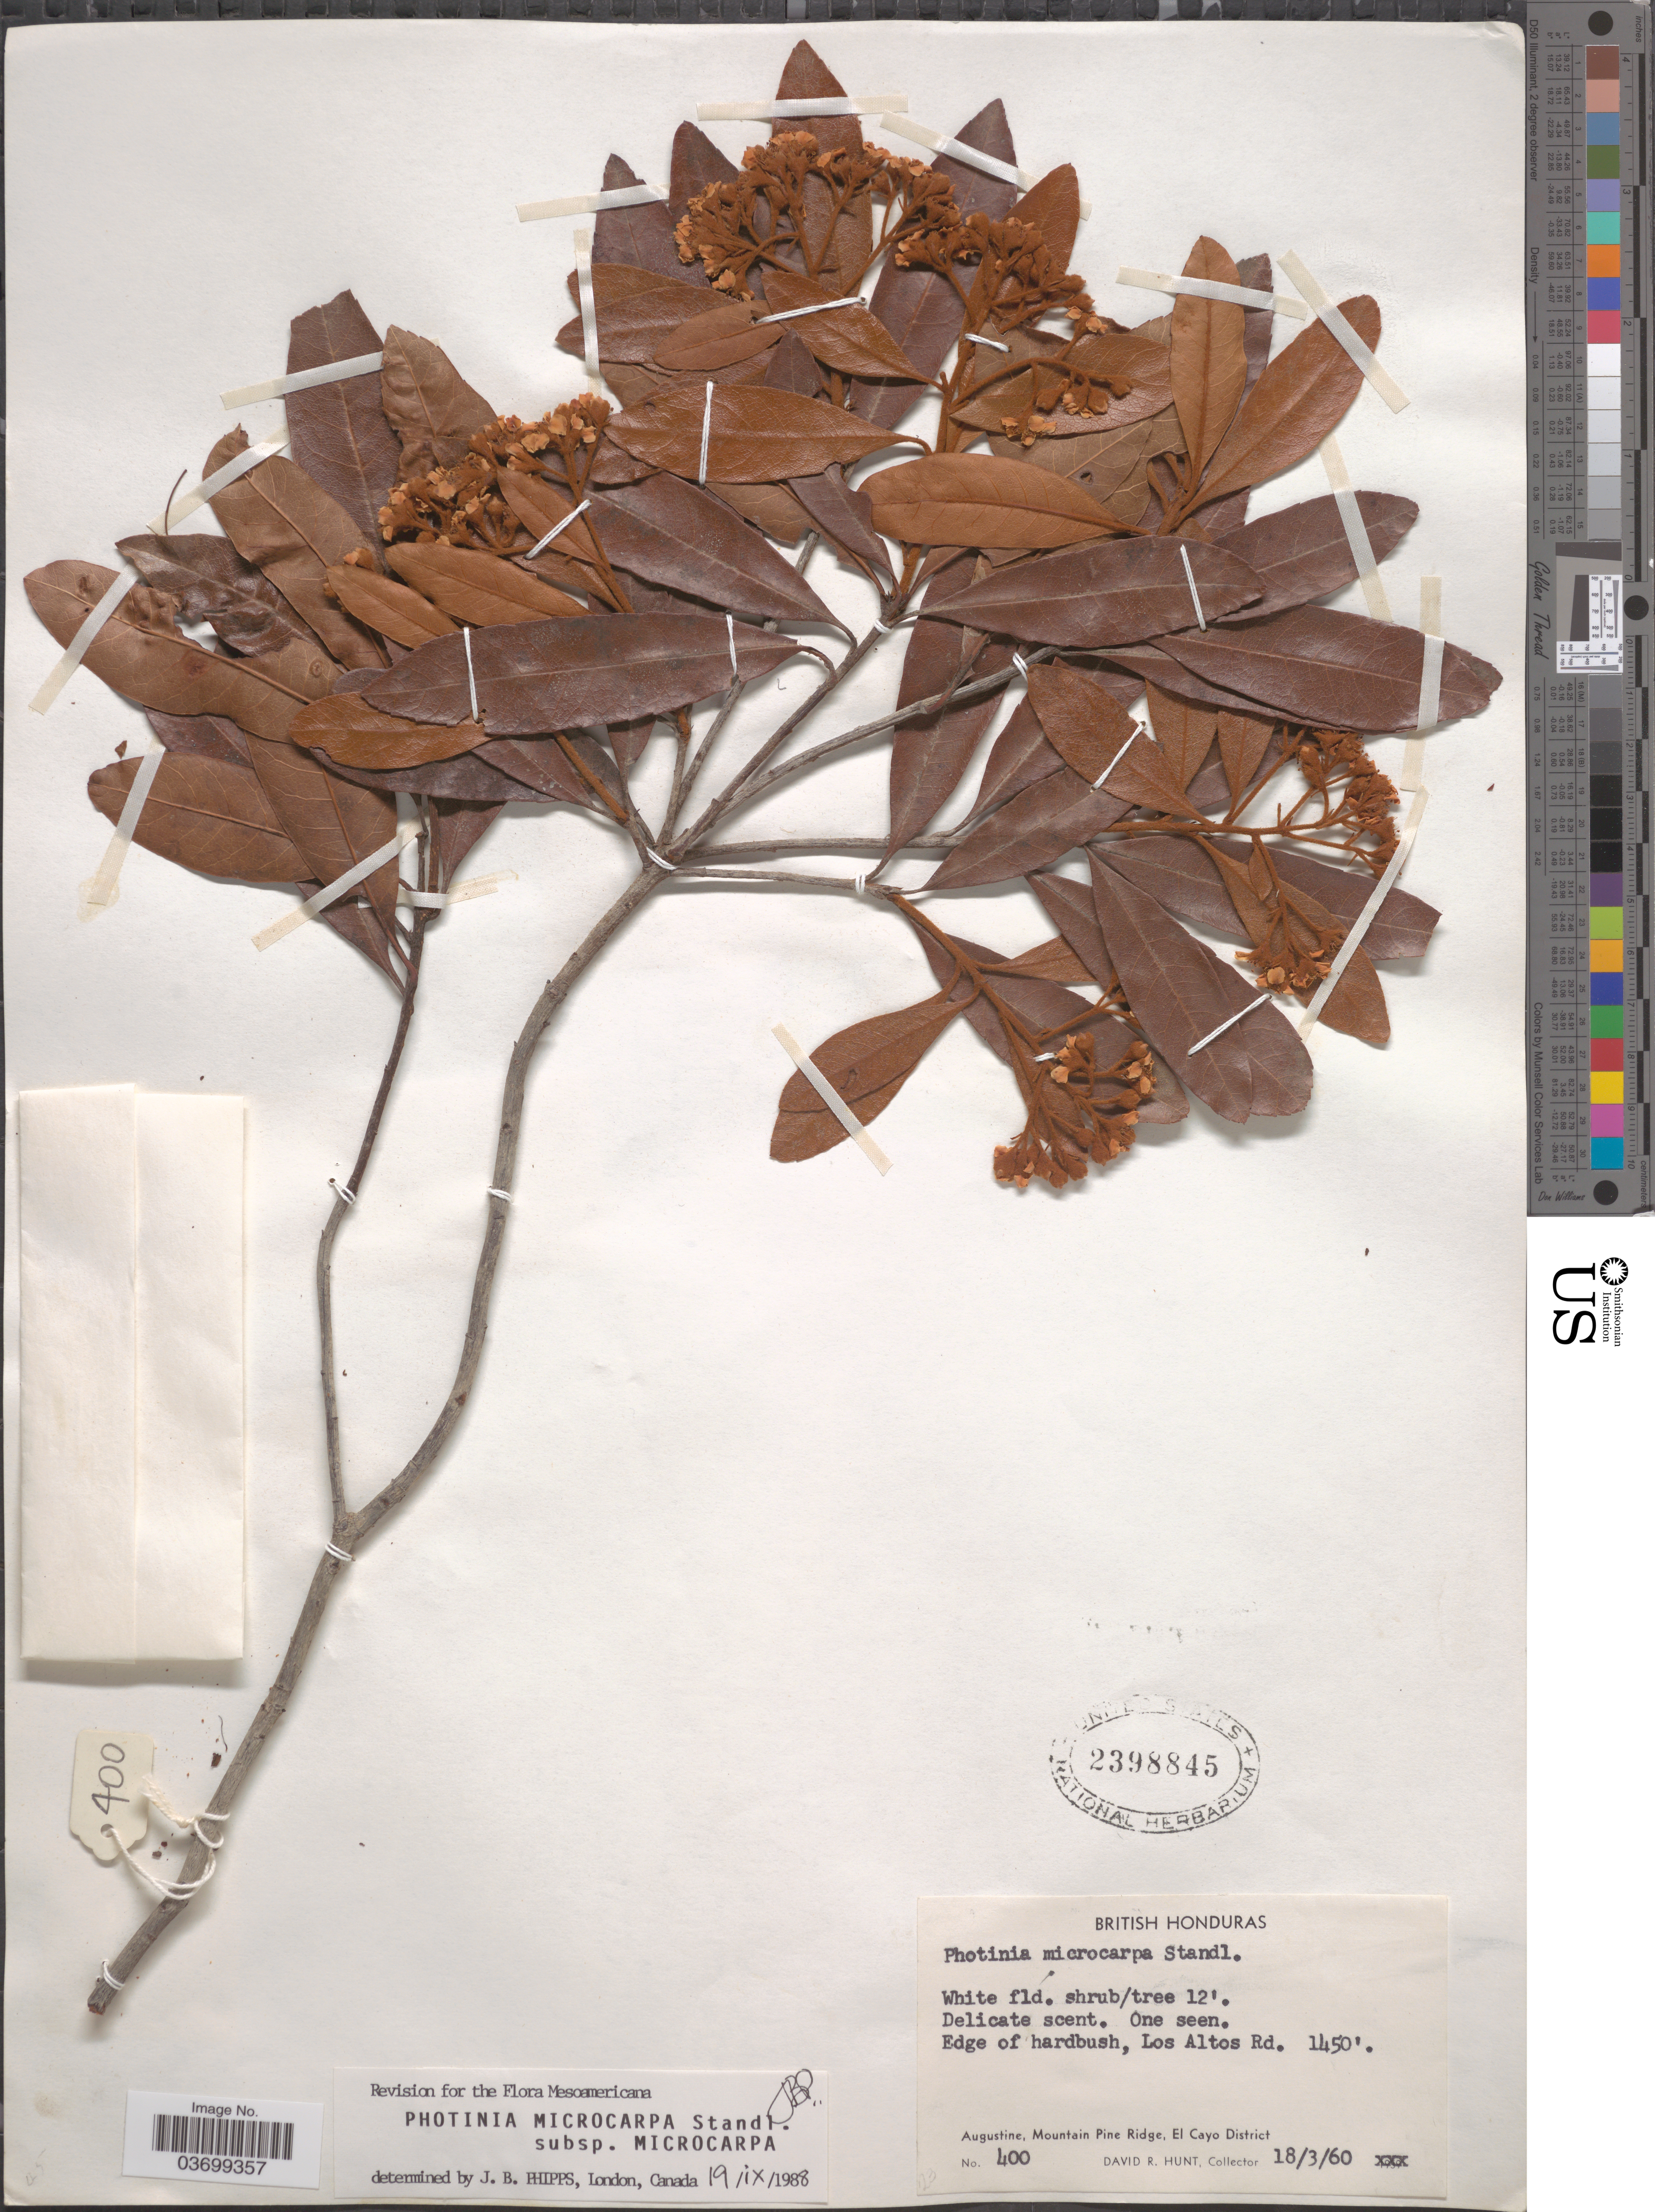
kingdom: Plantae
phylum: Tracheophyta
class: Magnoliopsida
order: Rosales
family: Rosaceae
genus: Phippsiomeles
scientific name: Phippsiomeles microcarpa subsp. microcarpa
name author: (Standl.) B.B. Liu & J. Wen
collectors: D. R. Hunt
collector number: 400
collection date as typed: Transcribed d/m/y: 18/3/60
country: Belize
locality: British Honduras. Edge of hardbrush, Los Altos Rd.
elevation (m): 442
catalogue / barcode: US 2398845